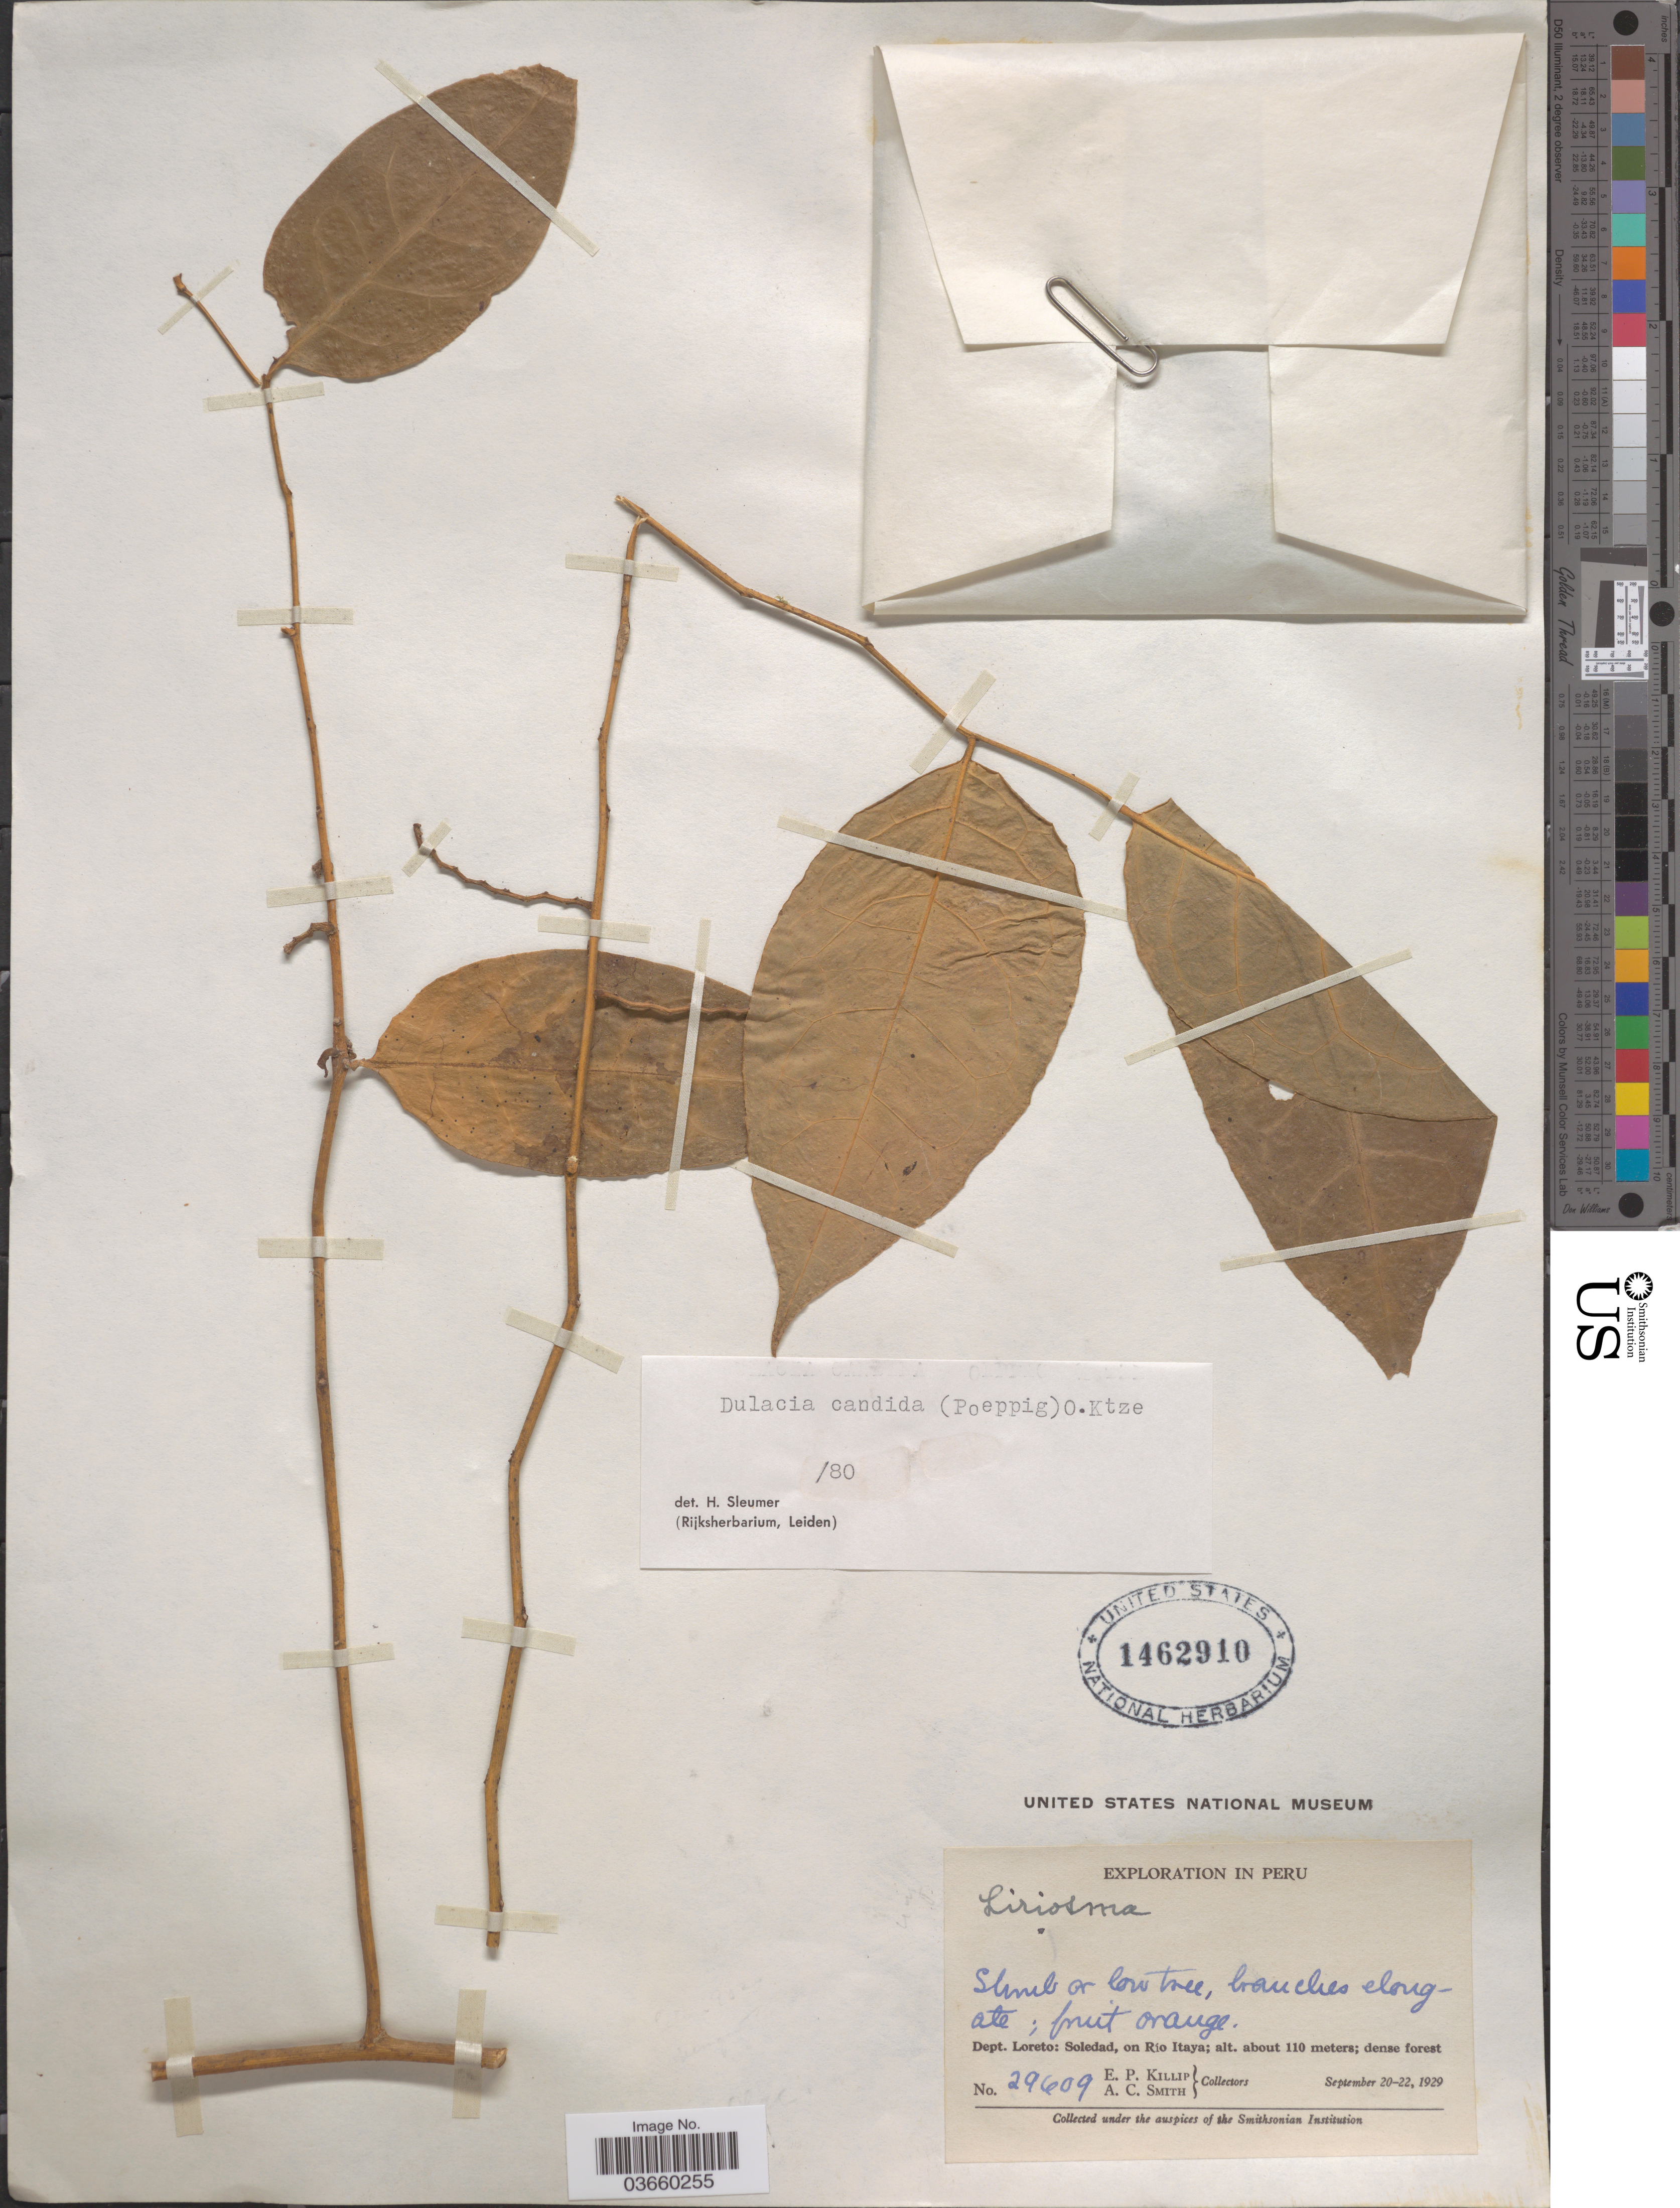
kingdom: Plantae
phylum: Tracheophyta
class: Magnoliopsida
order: Santalales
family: Olacaceae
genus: Dulacia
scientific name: Dulacia candida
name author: (Poepp.) Kuntze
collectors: E. P. Killip & A. C. Smith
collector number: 29609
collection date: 1929-09-20/1929-09-22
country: Peru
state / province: Loreto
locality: Dept. Loreto: Soledad, on Río Itaya.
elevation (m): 110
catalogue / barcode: US 1462910